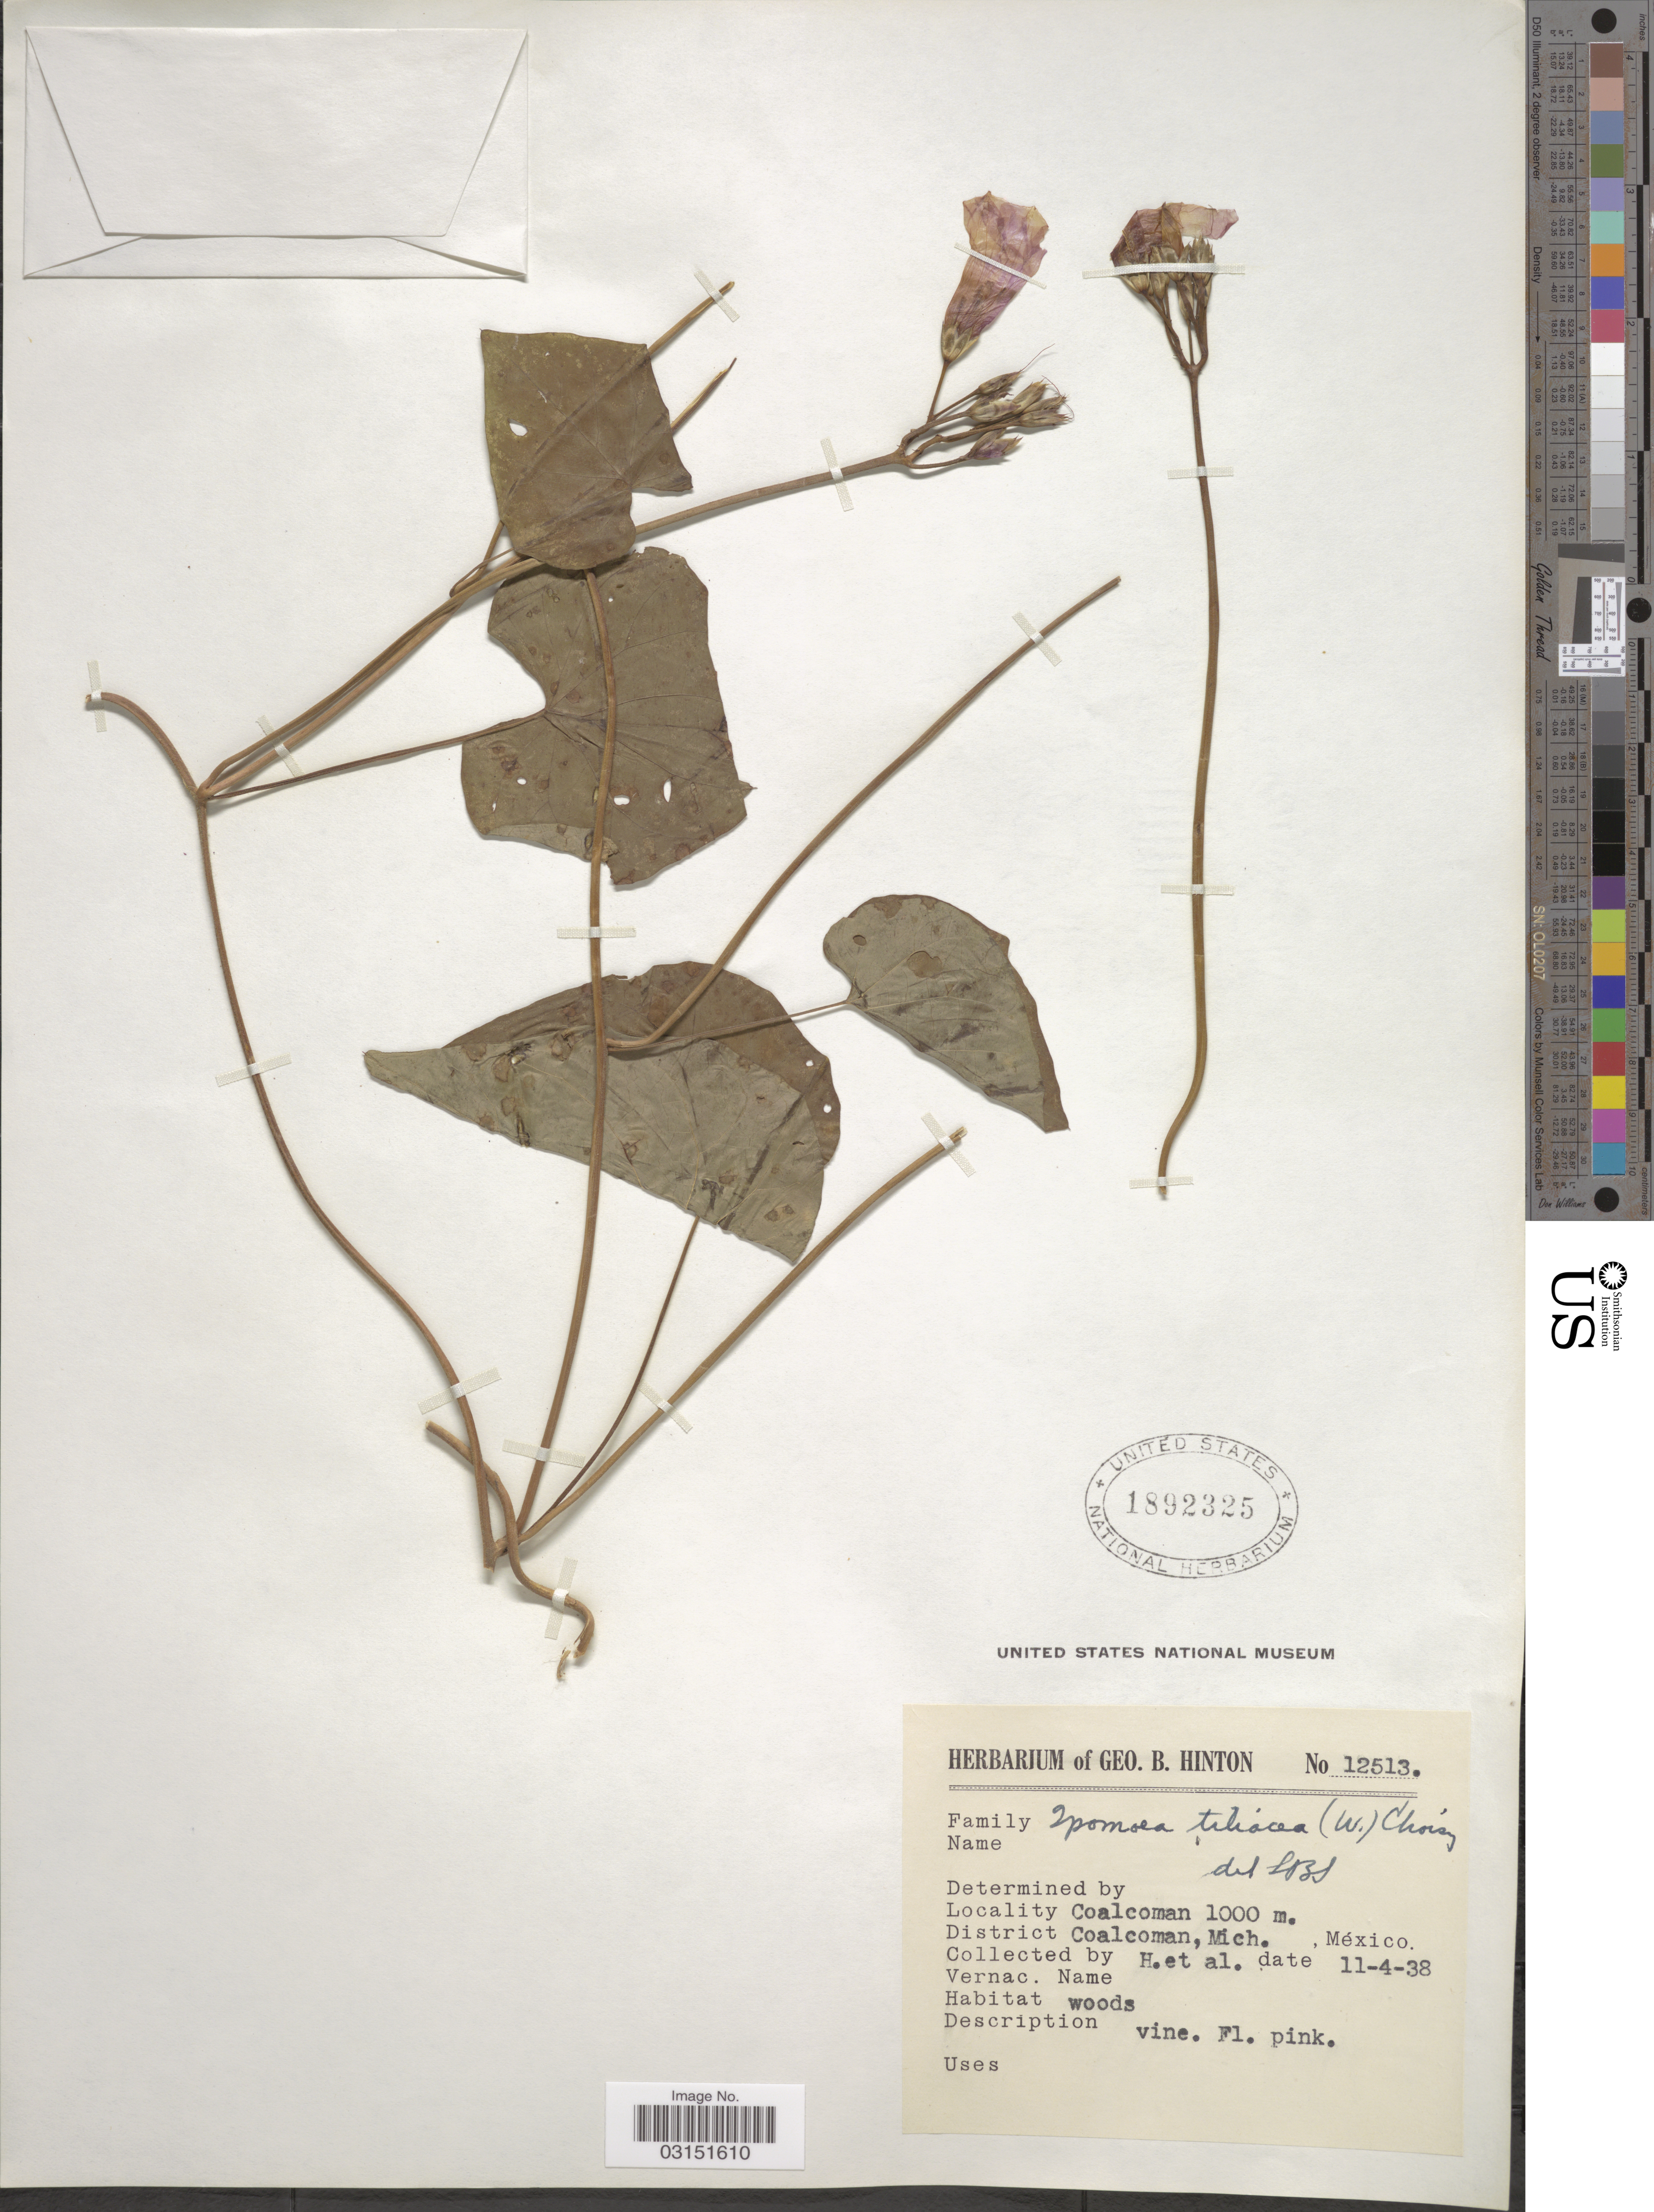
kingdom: Plantae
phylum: Tracheophyta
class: Magnoliopsida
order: Solanales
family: Convolvulaceae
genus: Ipomoea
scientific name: Ipomoea tiliacea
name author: (Willd.) Choisy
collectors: G. B. Hinton & et al.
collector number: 12513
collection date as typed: Transcribed d/m/y: 11/4/38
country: Mexico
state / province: Michoacán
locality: Coalcoman. District Coalcoman.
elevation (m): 1000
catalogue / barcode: US 1892325